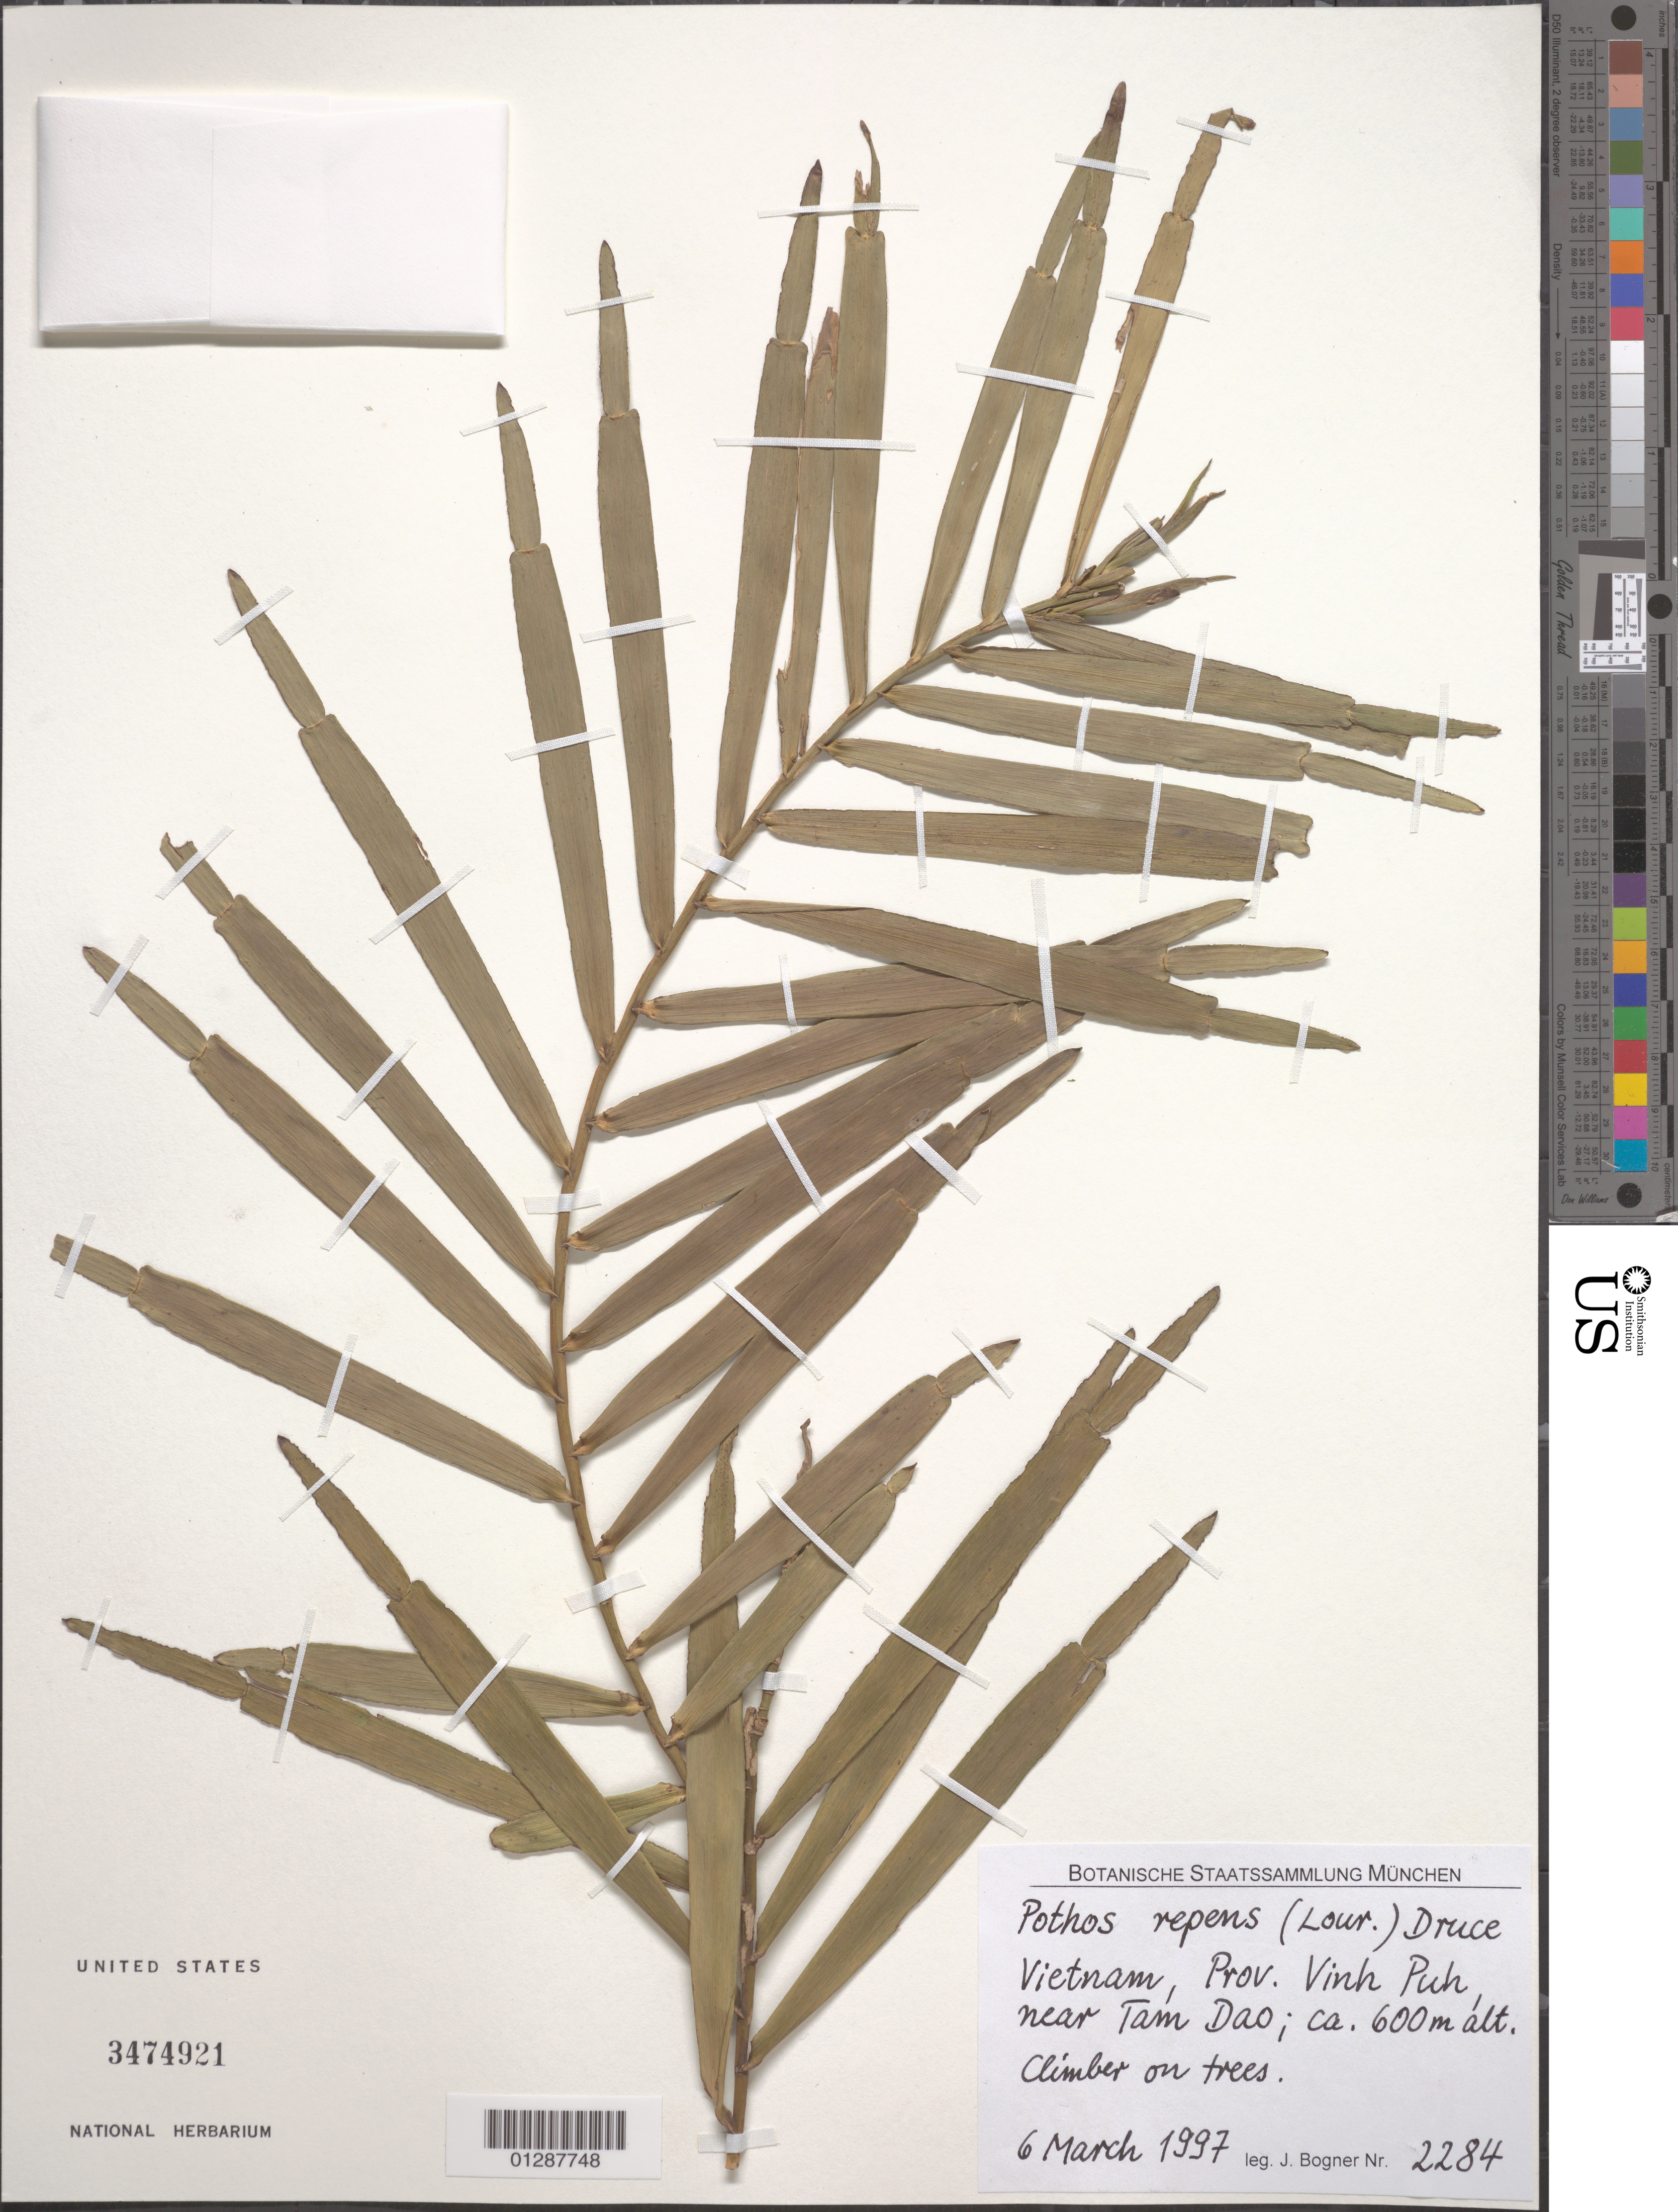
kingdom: Plantae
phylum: Tracheophyta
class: Liliopsida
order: Alismatales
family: Araceae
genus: Pothos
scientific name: Pothos repens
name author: (Lour.) Druce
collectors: J. Bogner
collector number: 2284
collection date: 1997-03-06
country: Vietnam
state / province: Vinh Phuc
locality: Prov. Vinh Puh, near Tam Dao.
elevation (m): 600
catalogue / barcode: US 3474921